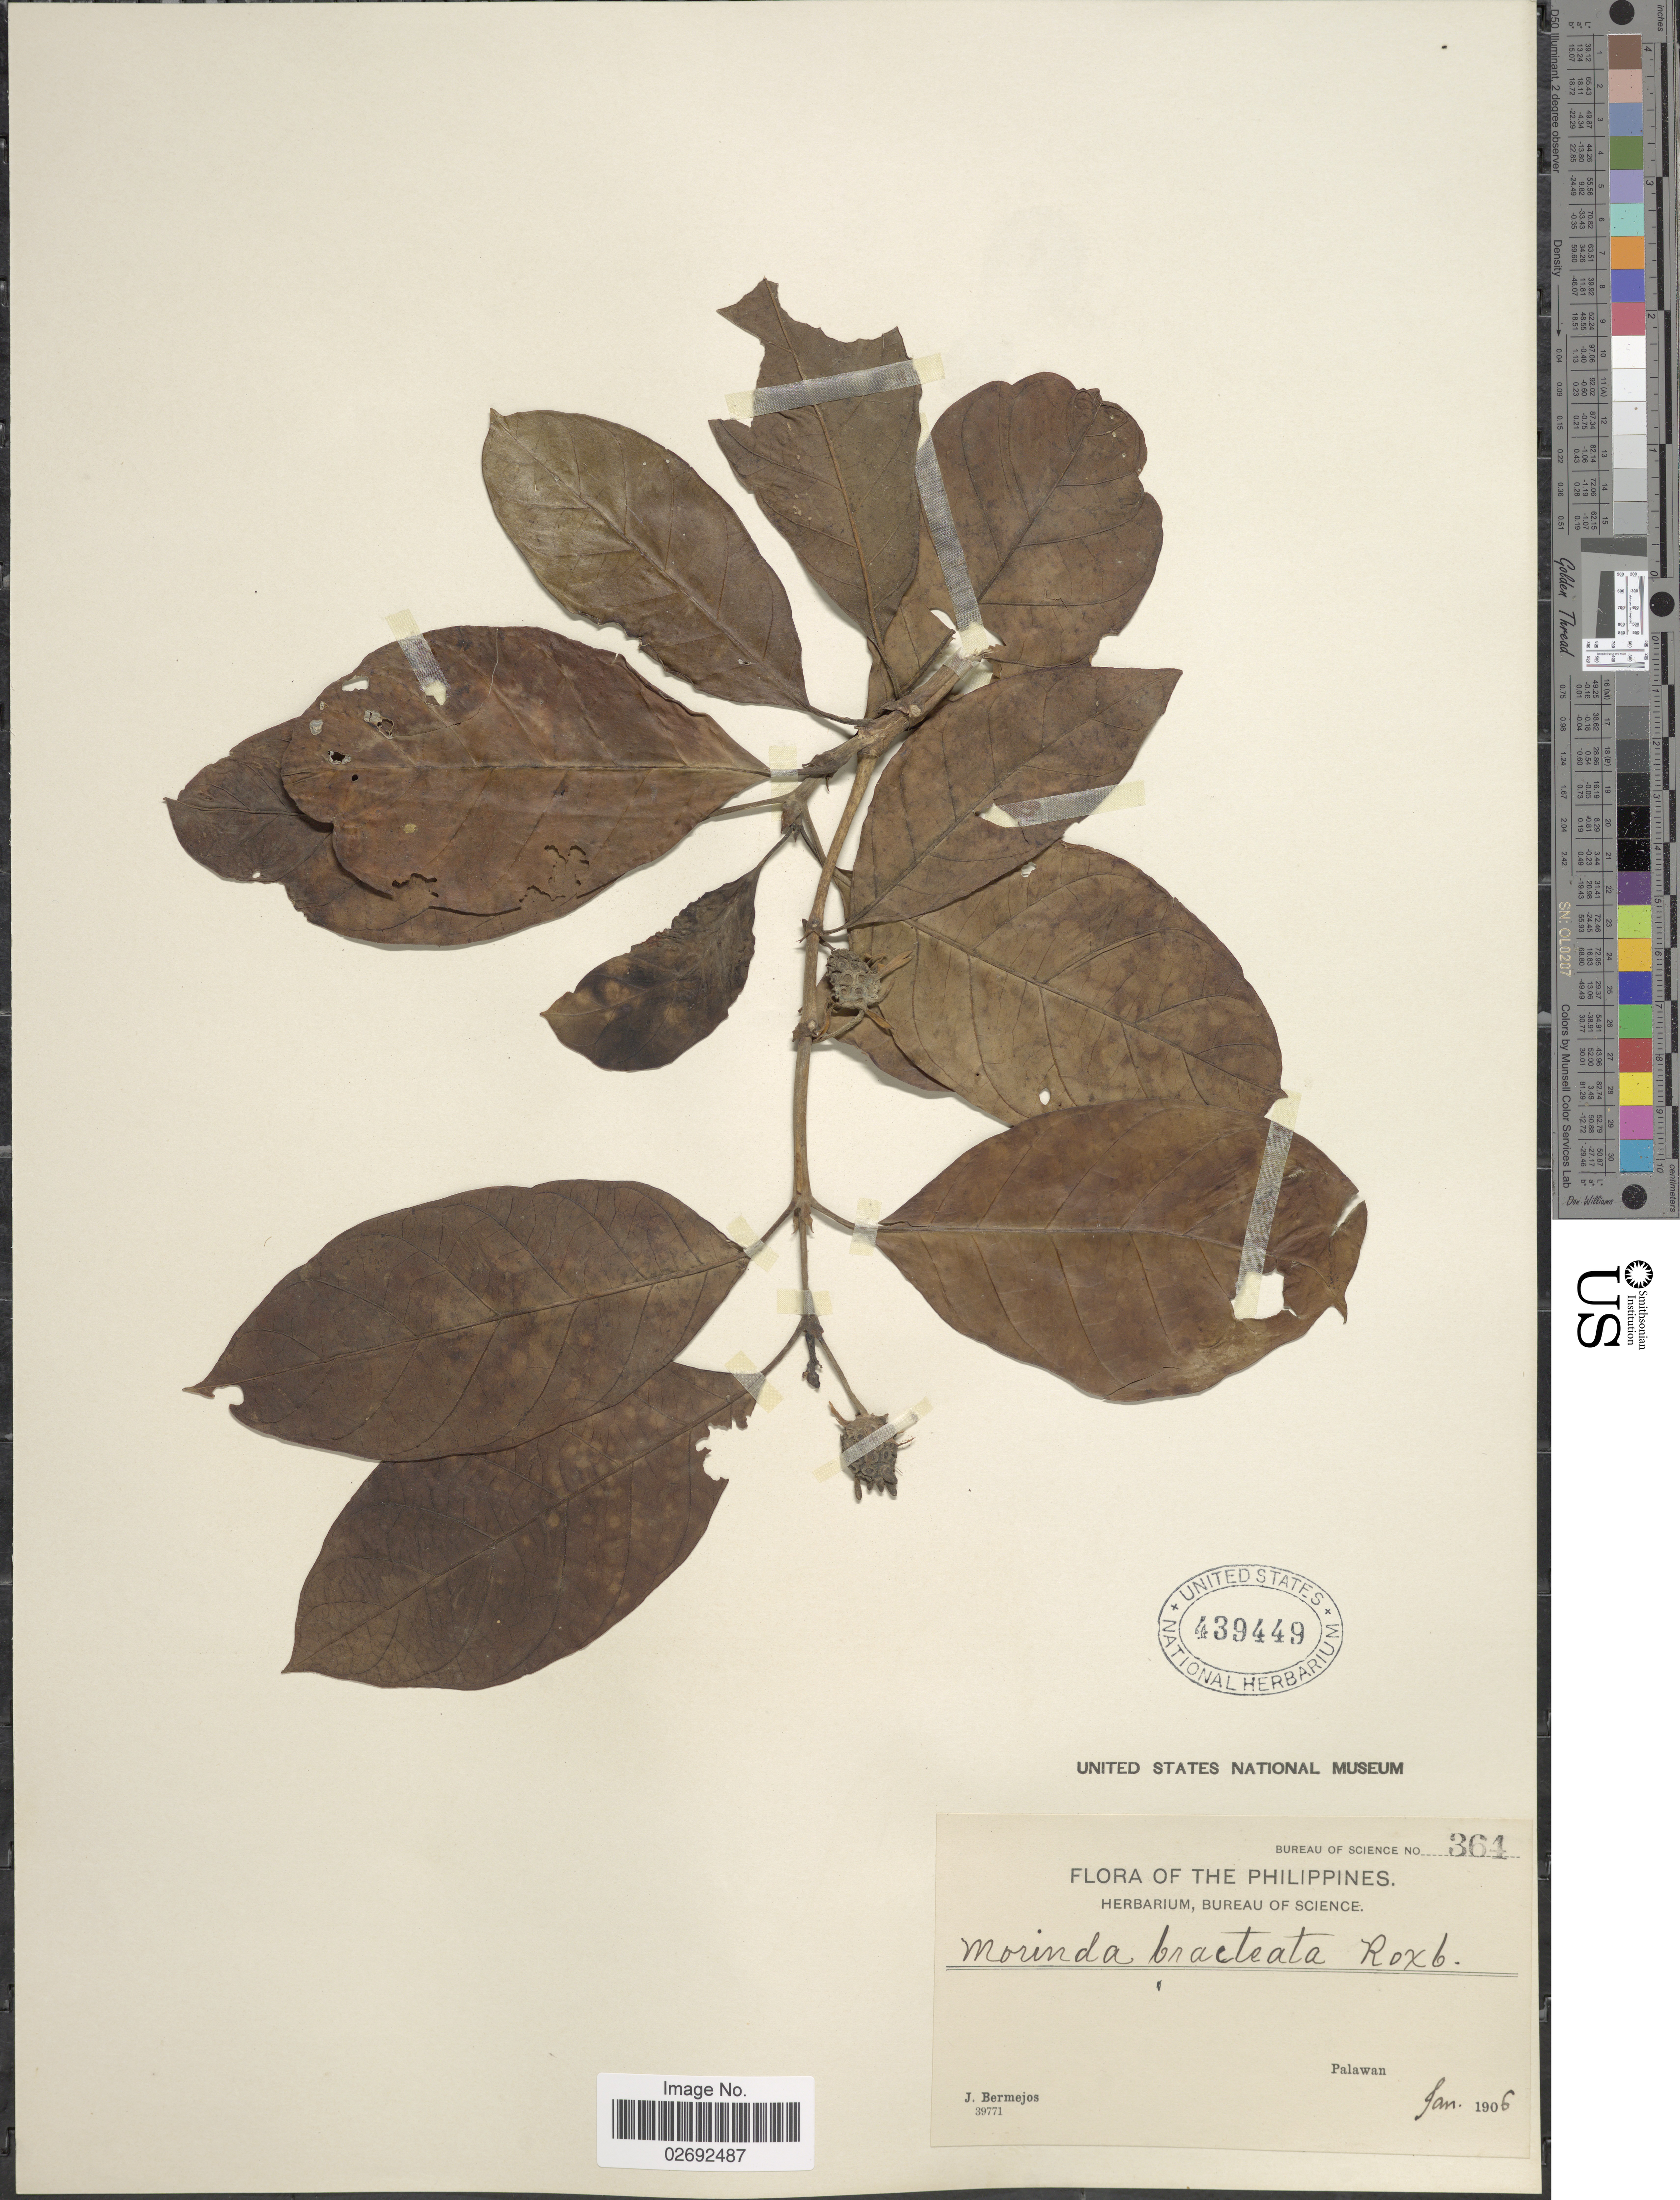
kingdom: Plantae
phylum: Tracheophyta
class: Magnoliopsida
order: Gentianales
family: Rubiaceae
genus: Morinda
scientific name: Morinda bracteata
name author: Roxb.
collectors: J. Bermejos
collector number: Bureau of Science 364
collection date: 1906-01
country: Philippines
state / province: Mimaropa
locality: Palawan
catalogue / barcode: US 439449